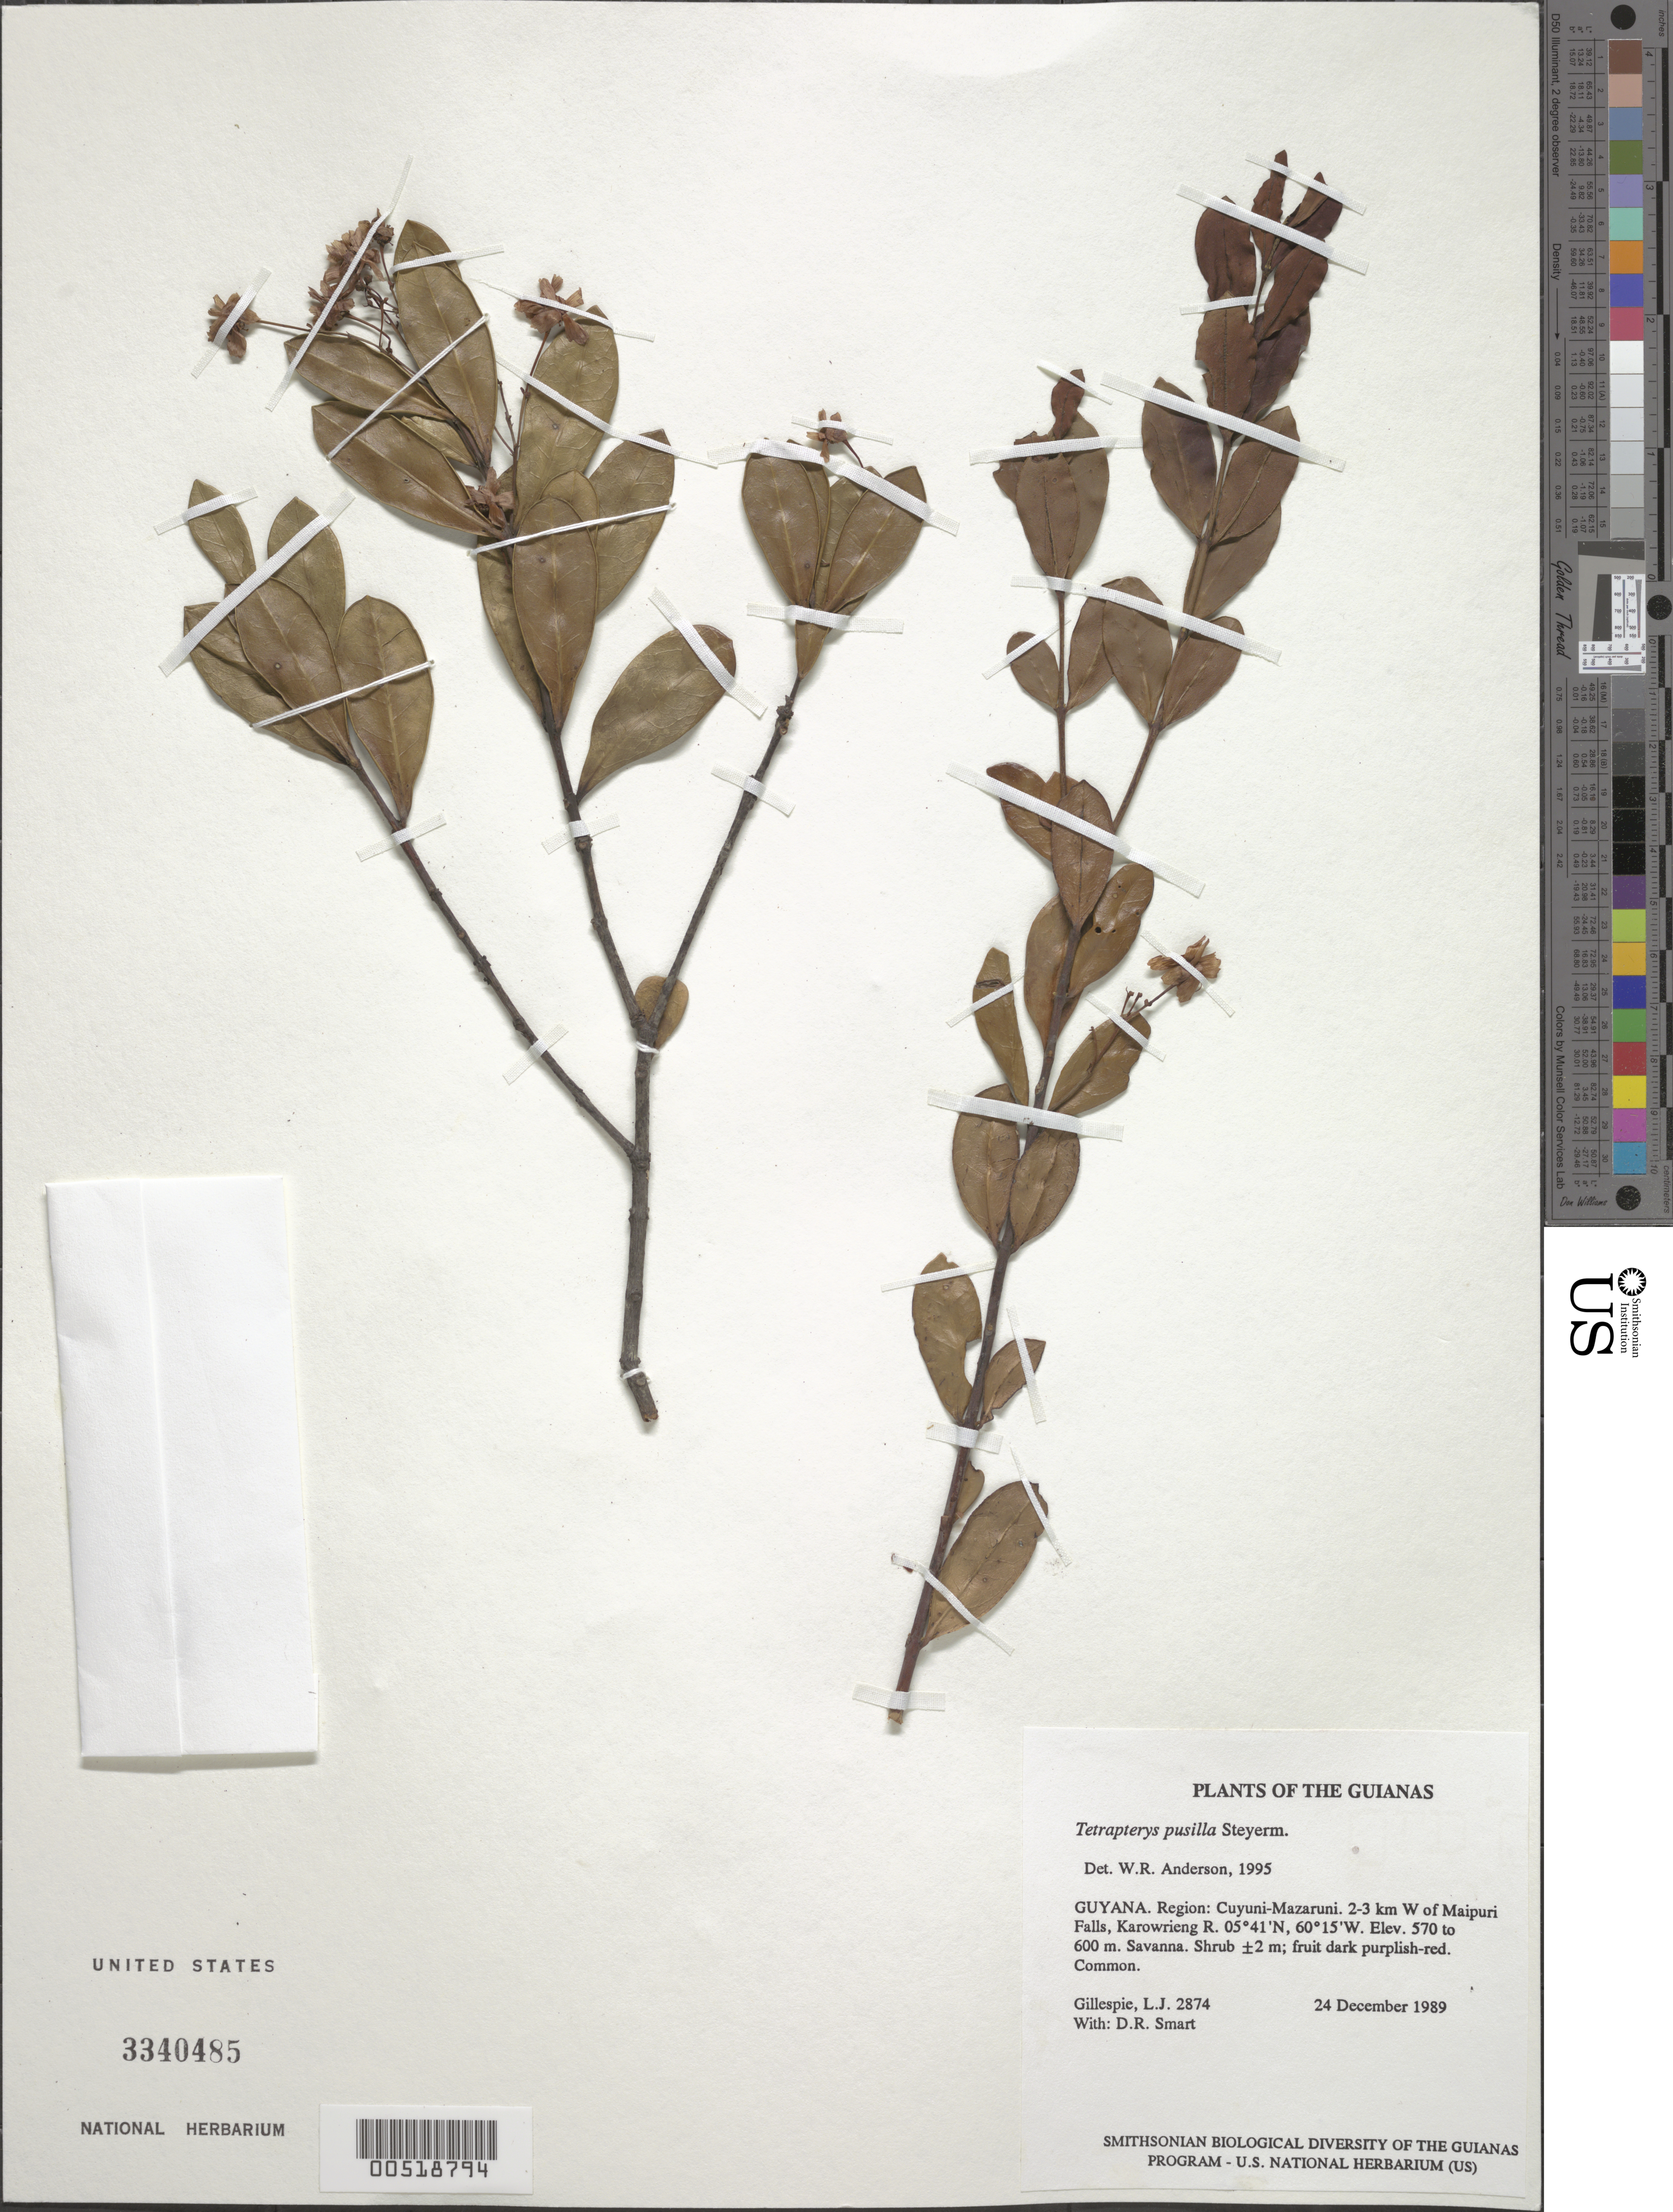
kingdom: Plantae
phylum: Tracheophyta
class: Magnoliopsida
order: Malpighiales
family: Malpighiaceae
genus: Glicophyllum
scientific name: Glicophyllum pusillum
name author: (Steyerm.) R.F. Almeida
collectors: L. J. Gillespie & D. R. Smart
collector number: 2874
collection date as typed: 24 December 1989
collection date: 1989-12-24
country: Guyana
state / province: Cuyuni-Mazaruni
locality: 2-3 km W of Maipuri Falls, Karowrieng R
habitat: Savanna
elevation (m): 570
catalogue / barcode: US 3340485